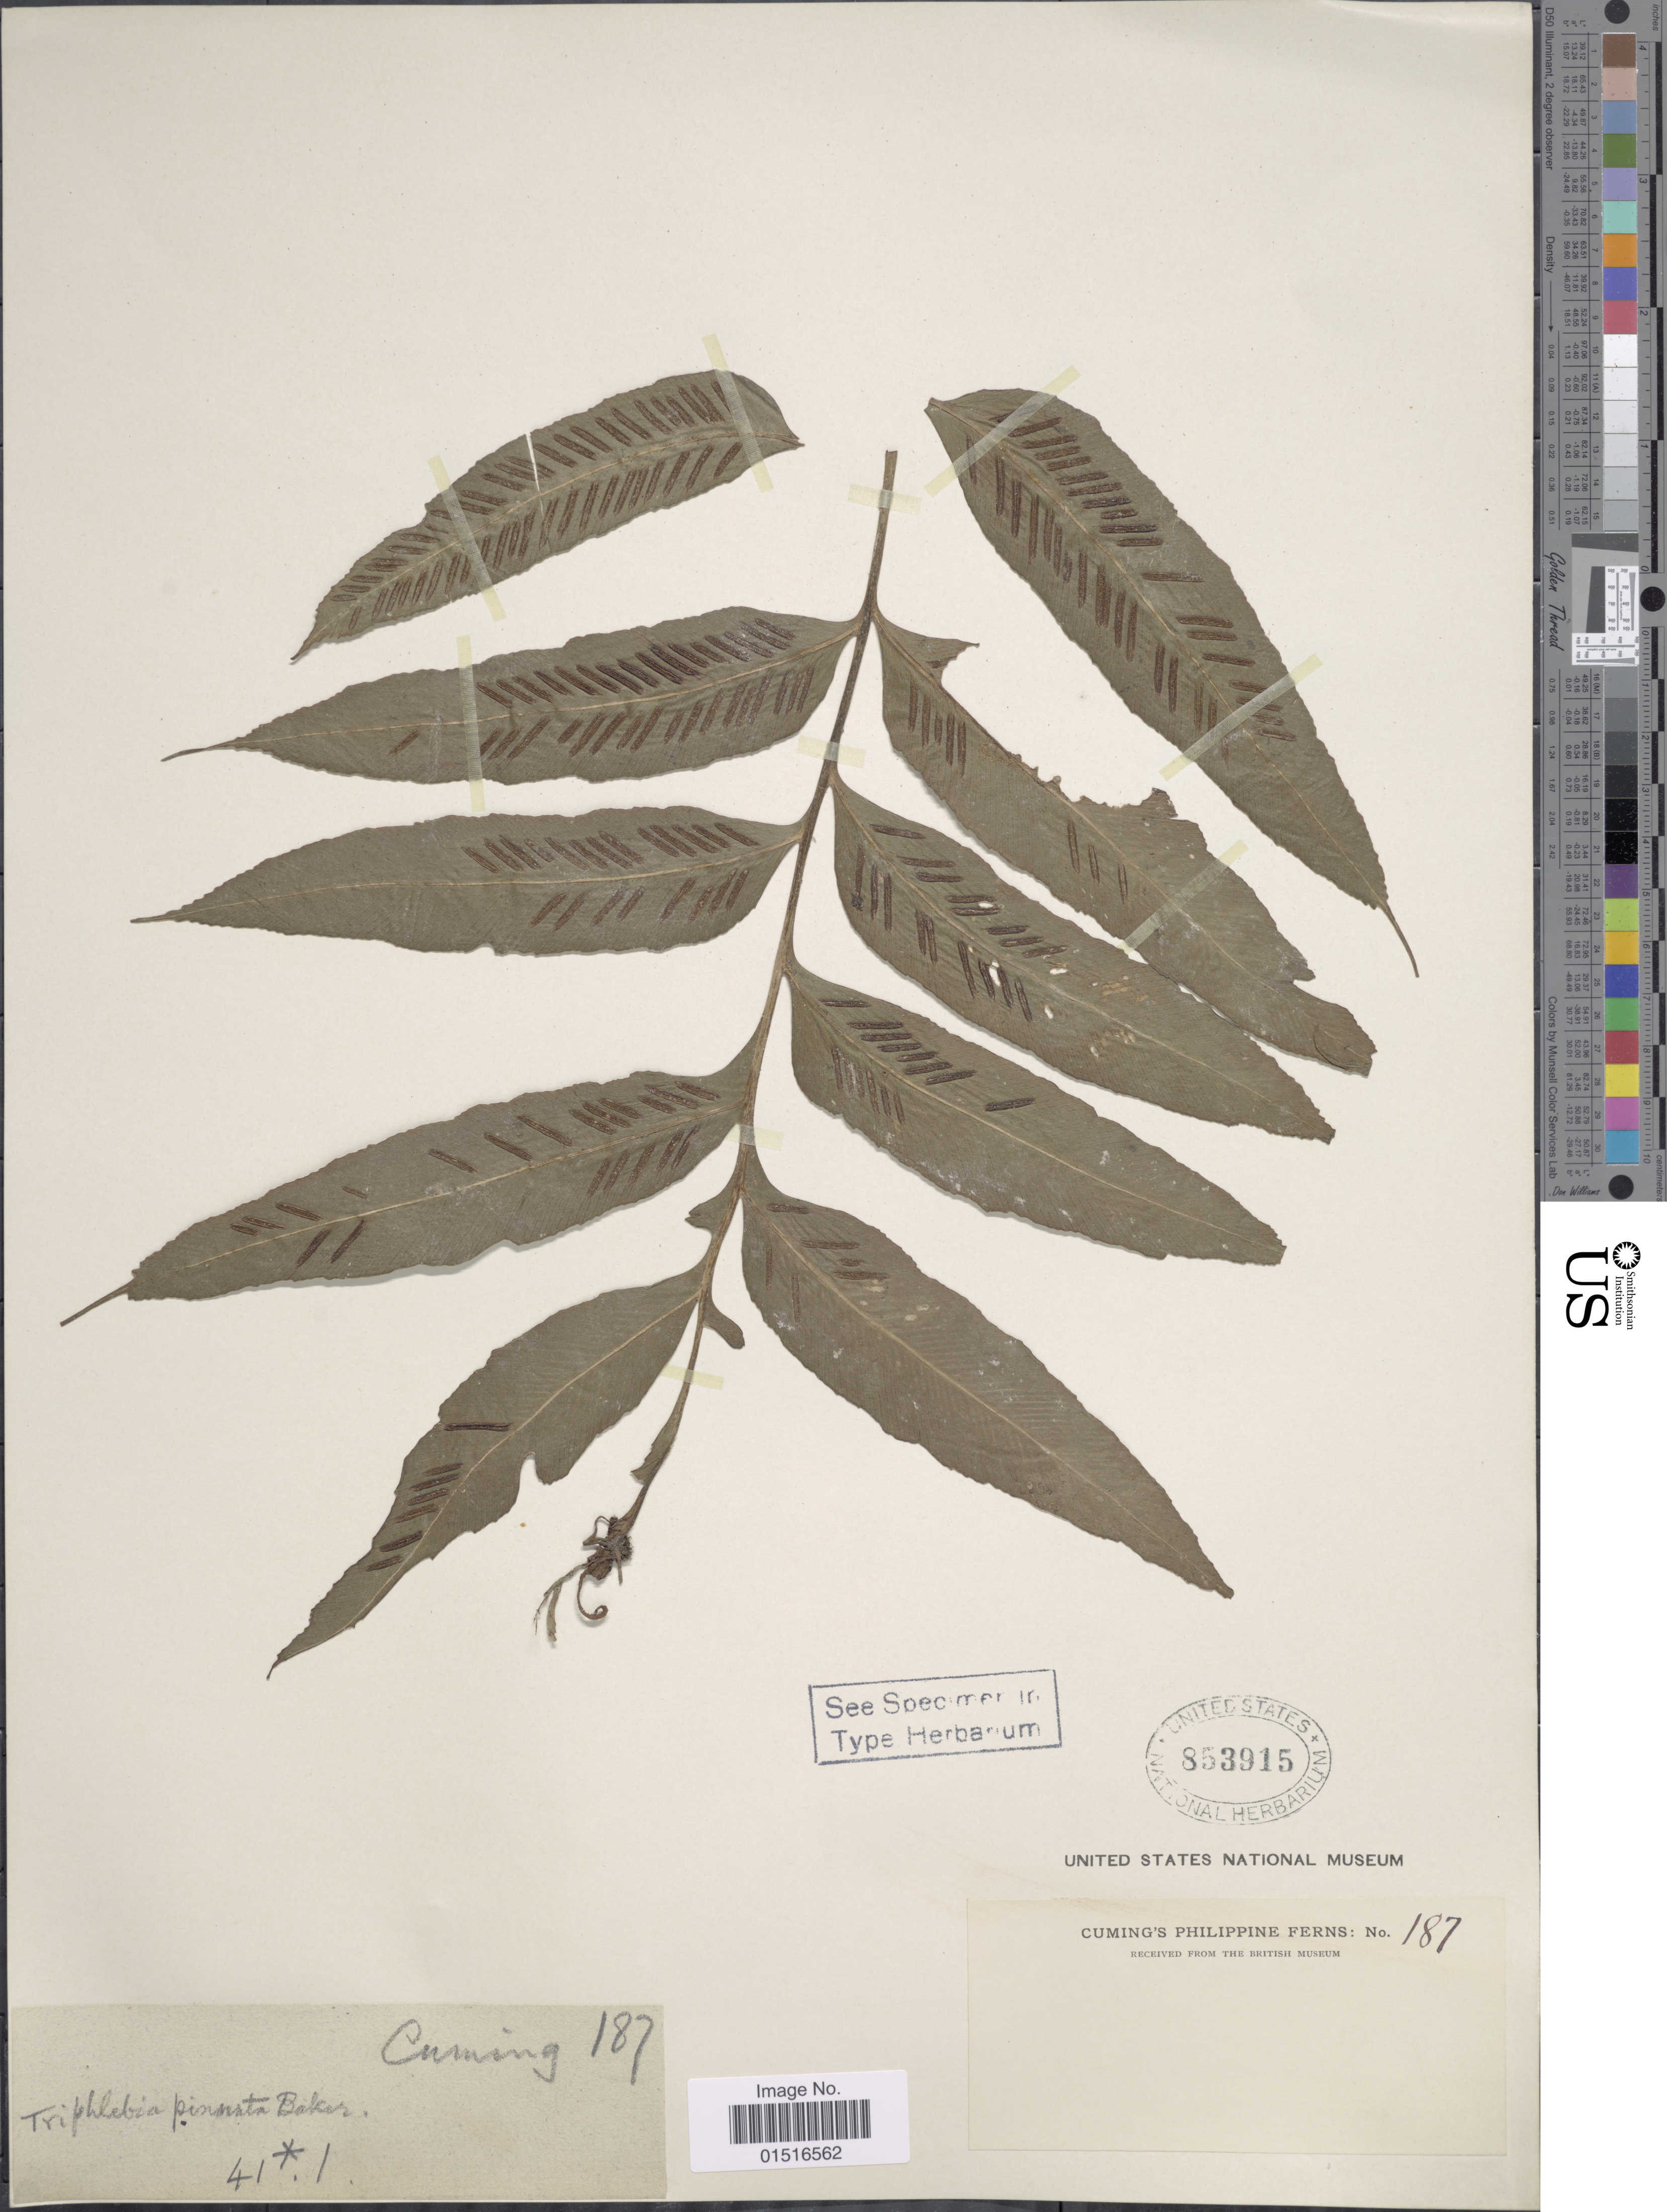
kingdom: Plantae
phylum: Tracheophyta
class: Polypodiopsida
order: Polypodiales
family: Aspleniaceae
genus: Asplenium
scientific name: Asplenium longifolium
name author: D. Don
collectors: -. Cuming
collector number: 187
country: Philippines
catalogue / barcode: US 853915